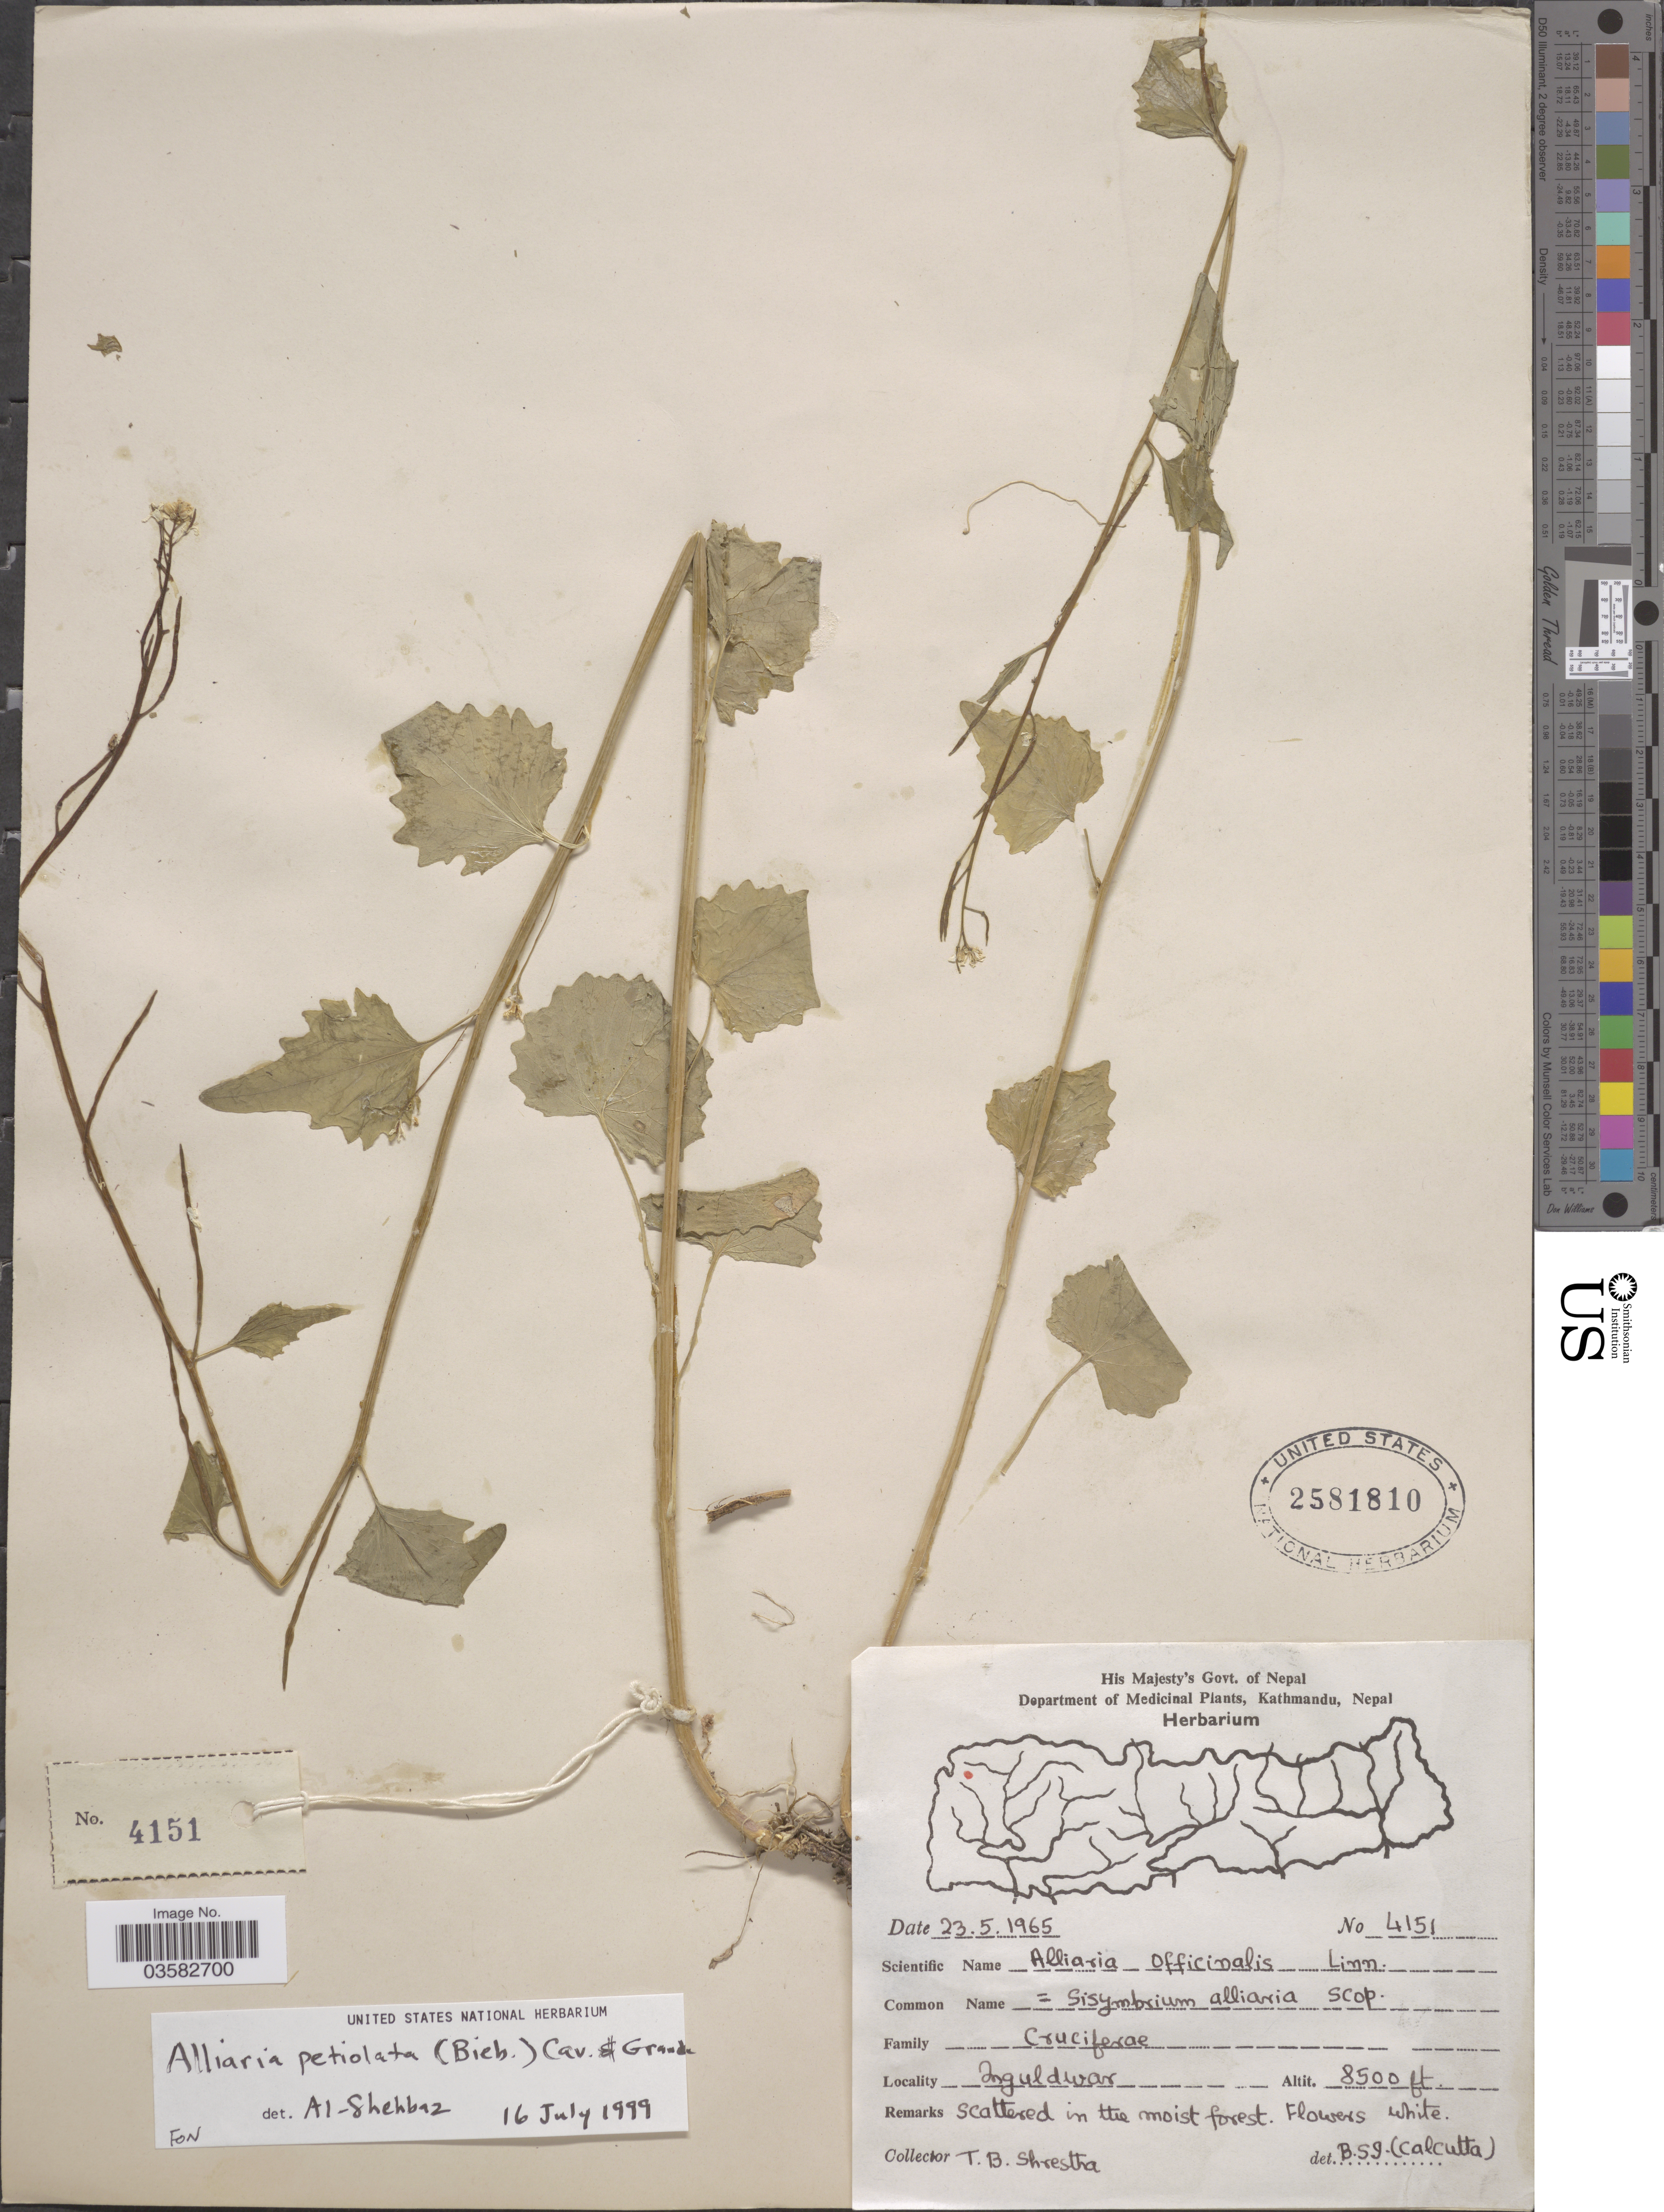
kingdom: Plantae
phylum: Tracheophyta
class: Magnoliopsida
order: Brassicales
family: Brassicaceae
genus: Alliaria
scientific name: Alliaria petiolata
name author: (M. Bieb.) Cavara & Grande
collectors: T. B. Shrestha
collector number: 4151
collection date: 1965-05-23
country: Nepal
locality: Inguldwar [interpreted].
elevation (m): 2591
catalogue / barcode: US 2581810